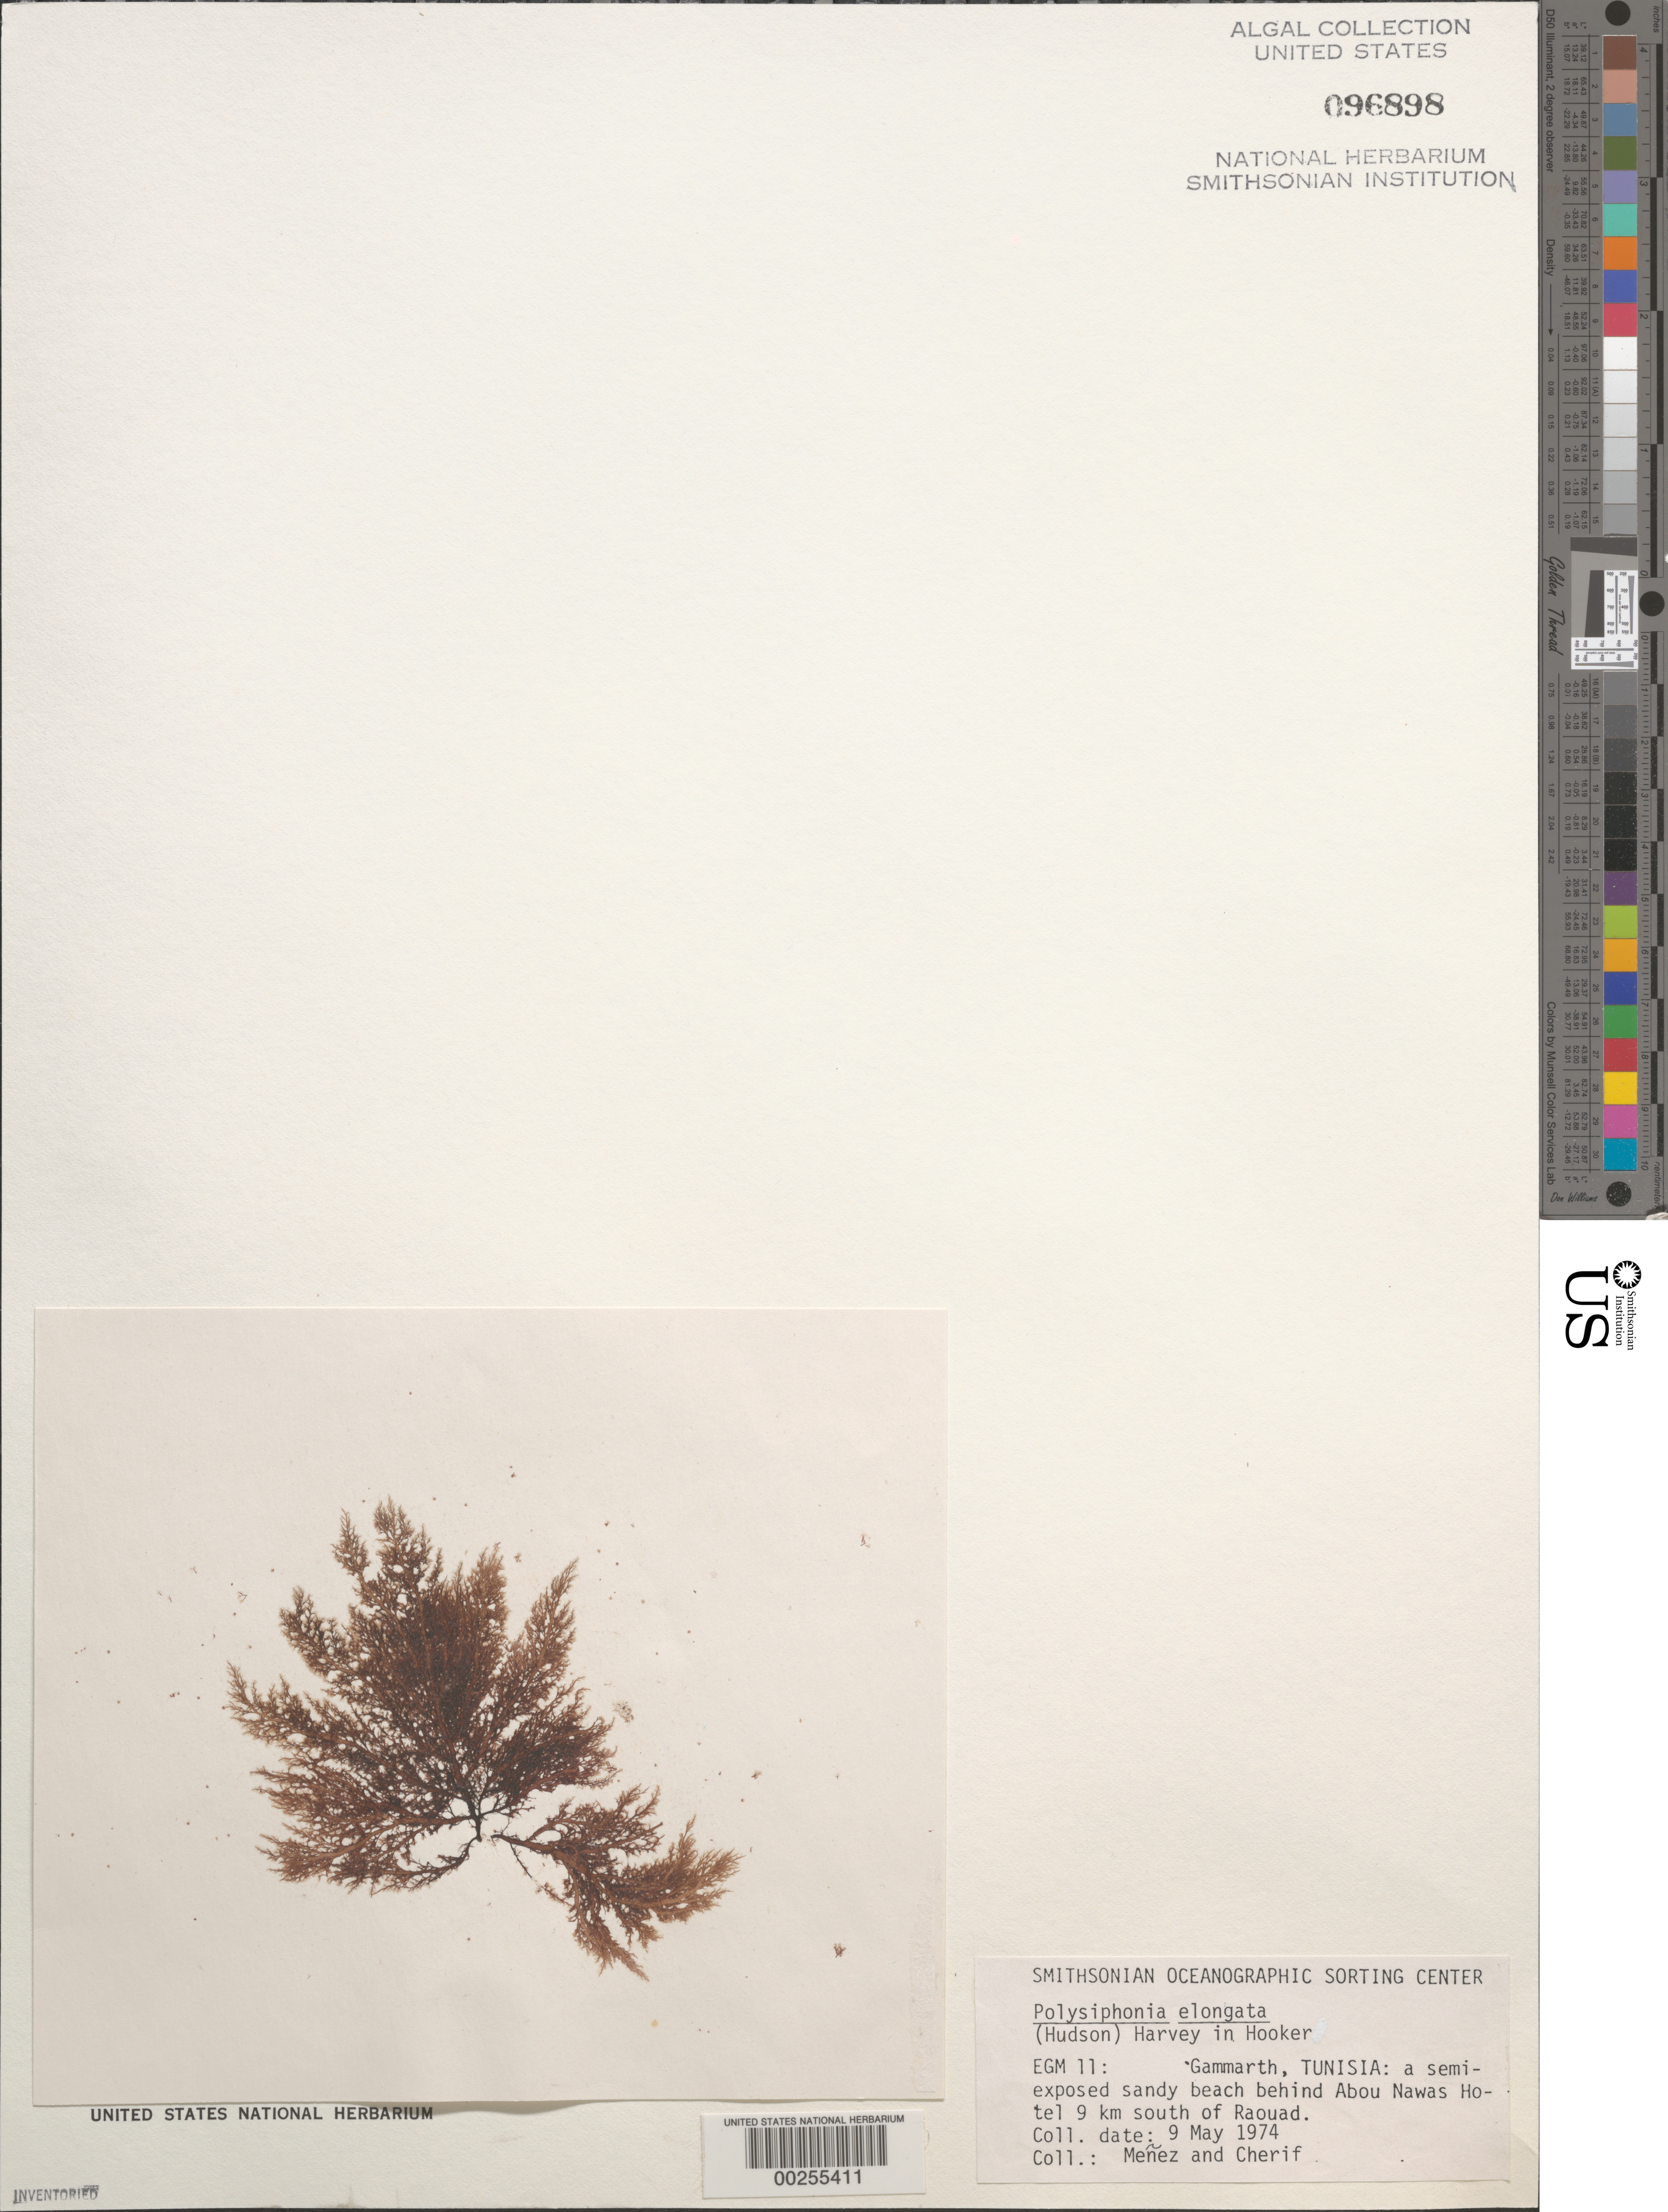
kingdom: Plantae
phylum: Rhodophyta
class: Florideophyceae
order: Ceramiales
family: Rhodomelaceae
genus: Carradoriella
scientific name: Carradoriella elongata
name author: (Hudson) Savoie & G.W. Saunders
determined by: Algae name updating Project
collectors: Meñez & -. Cherif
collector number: EGM 11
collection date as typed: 09 May 1974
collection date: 1974-05-09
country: Tunisia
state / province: Tunis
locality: Gammarth, behind abou nawas hotel, 9 km south of raouad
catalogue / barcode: US 96898